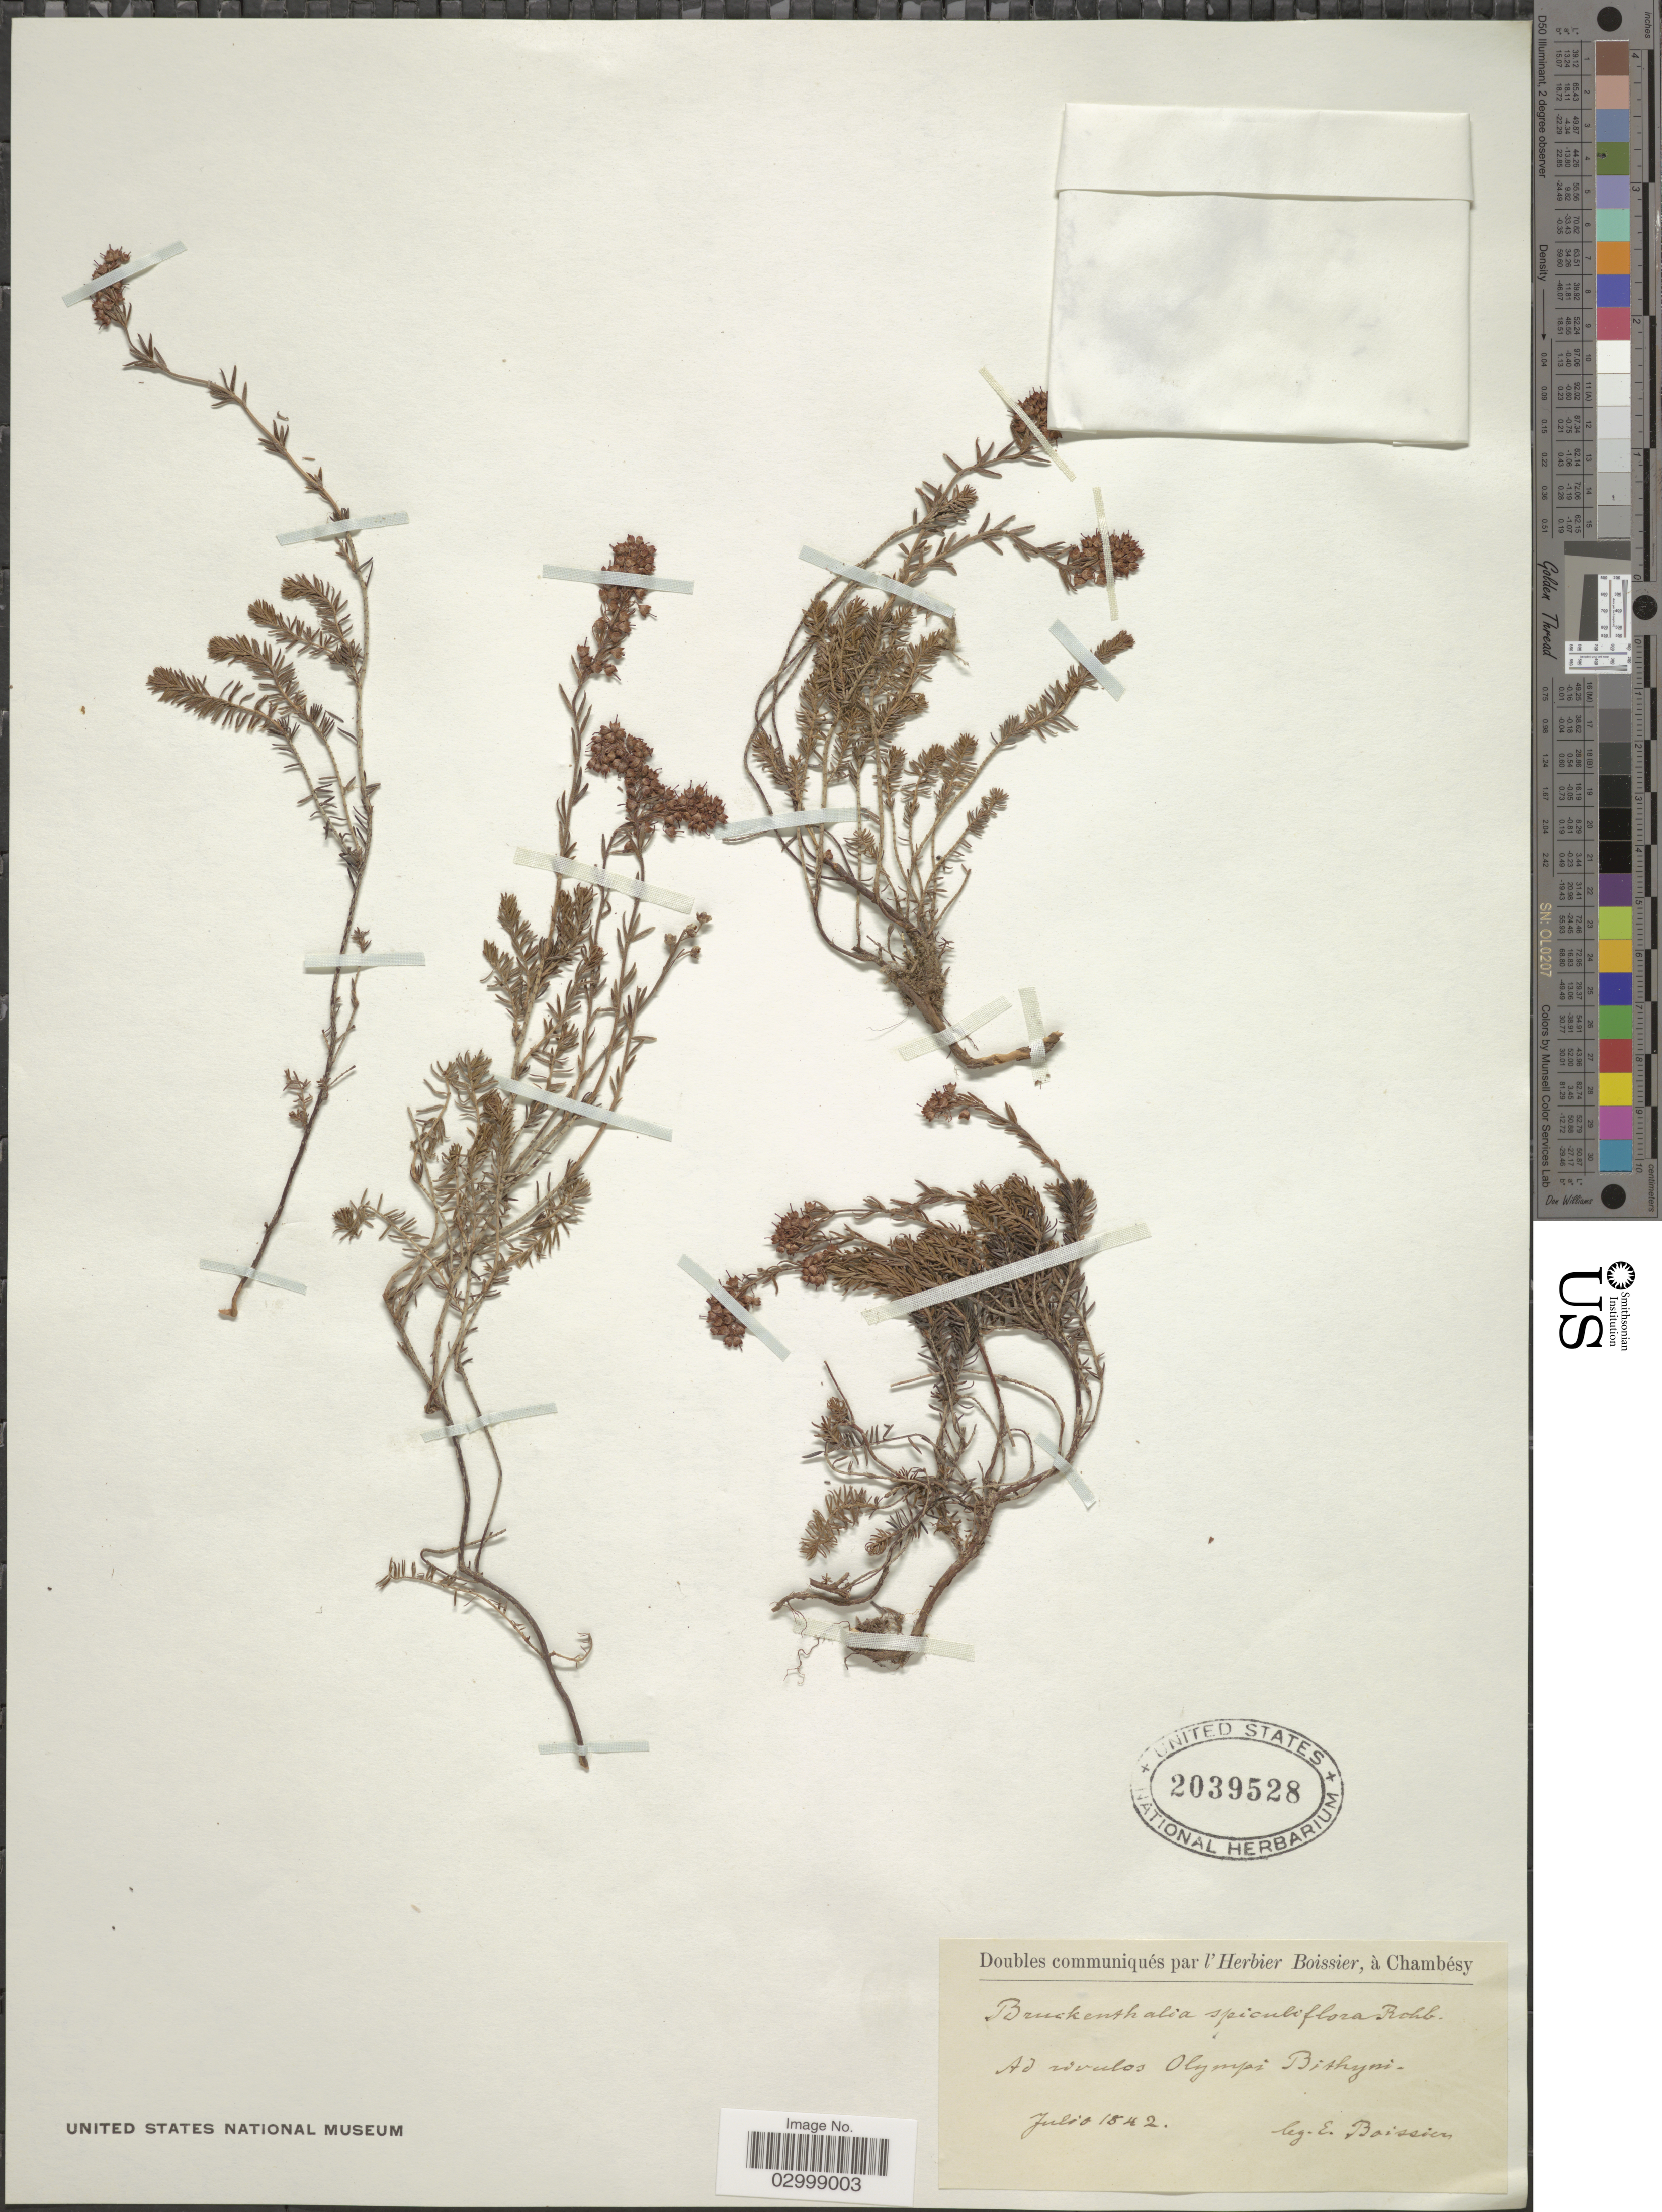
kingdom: Plantae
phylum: Tracheophyta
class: Magnoliopsida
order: Ericales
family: Ericaceae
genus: Bruckenthalia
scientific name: Bruckenthalia spiculifolia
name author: (Salisb.) Rchb.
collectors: P. Boissier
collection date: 1842-07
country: Turkey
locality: Ad rivulos Olympi Bithyni.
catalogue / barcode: US 2039528